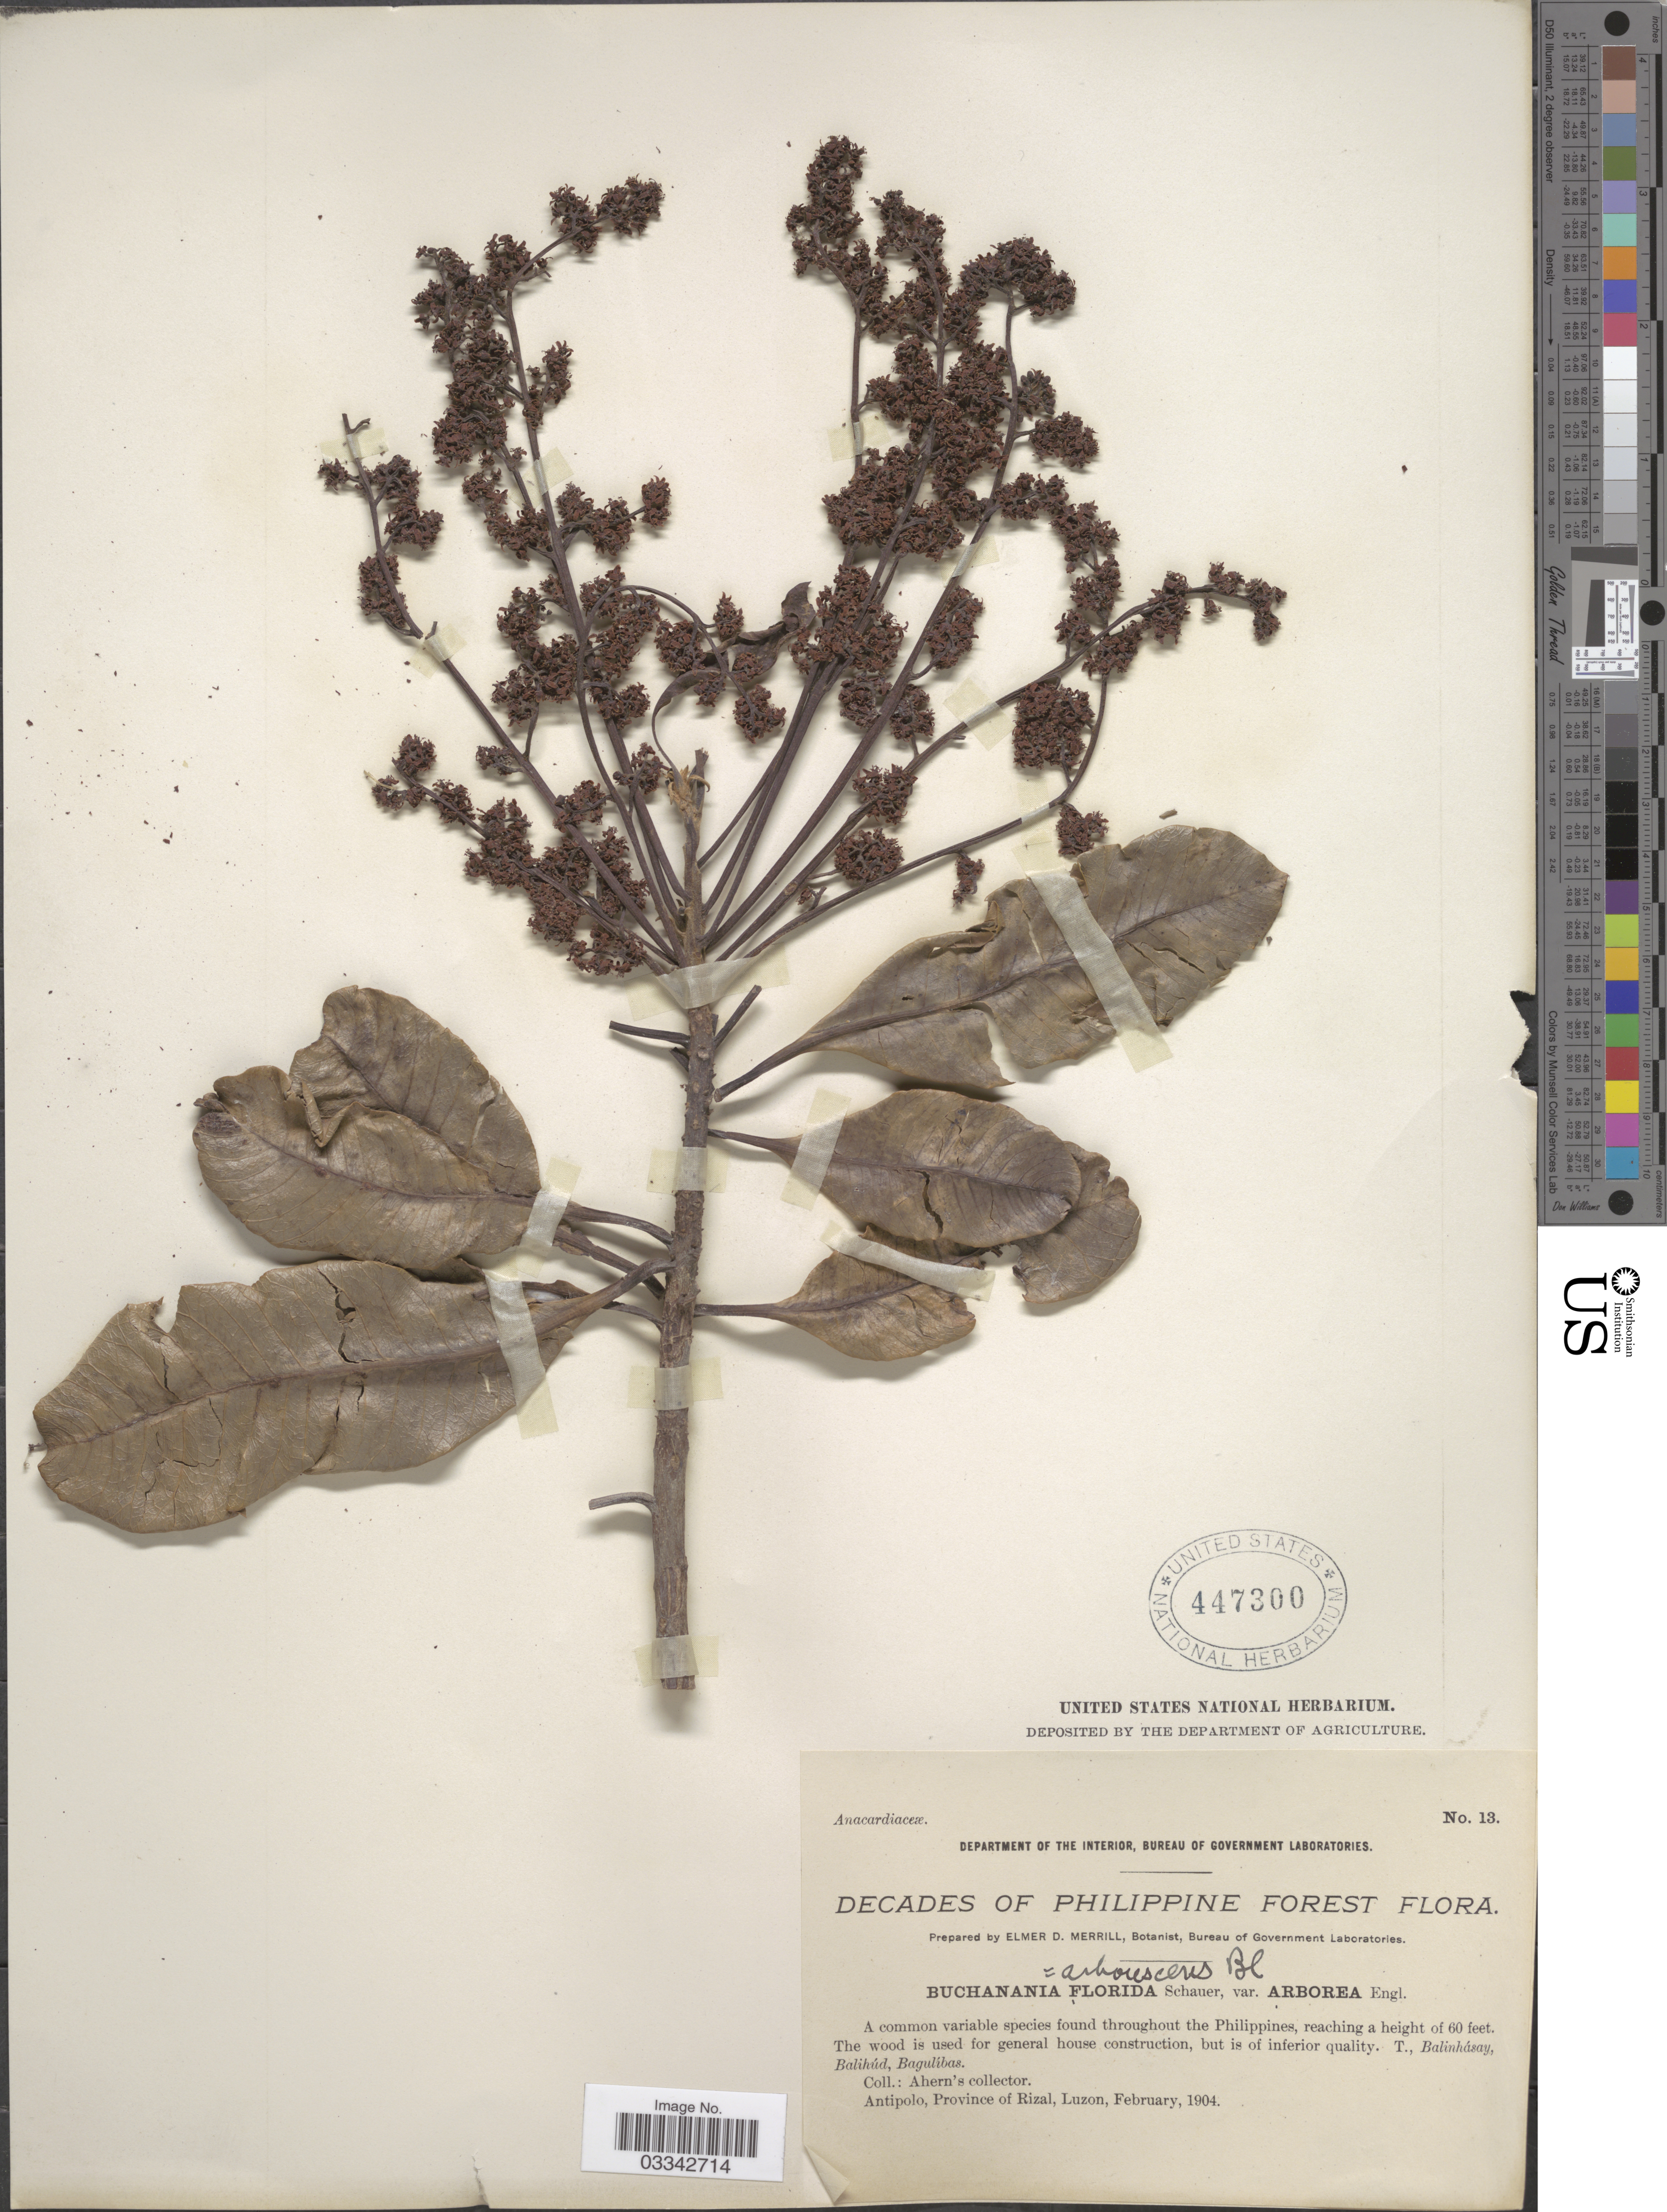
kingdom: Plantae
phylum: Tracheophyta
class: Magnoliopsida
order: Sapindales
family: Anacardiaceae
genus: Buchanania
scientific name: Buchanania arborescens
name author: (Blume) Blume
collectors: Ahern's collector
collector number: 13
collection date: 1904-02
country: Philippines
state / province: Calabarzon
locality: Antipolo, Province of Rizal, Luzon.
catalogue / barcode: US 447300